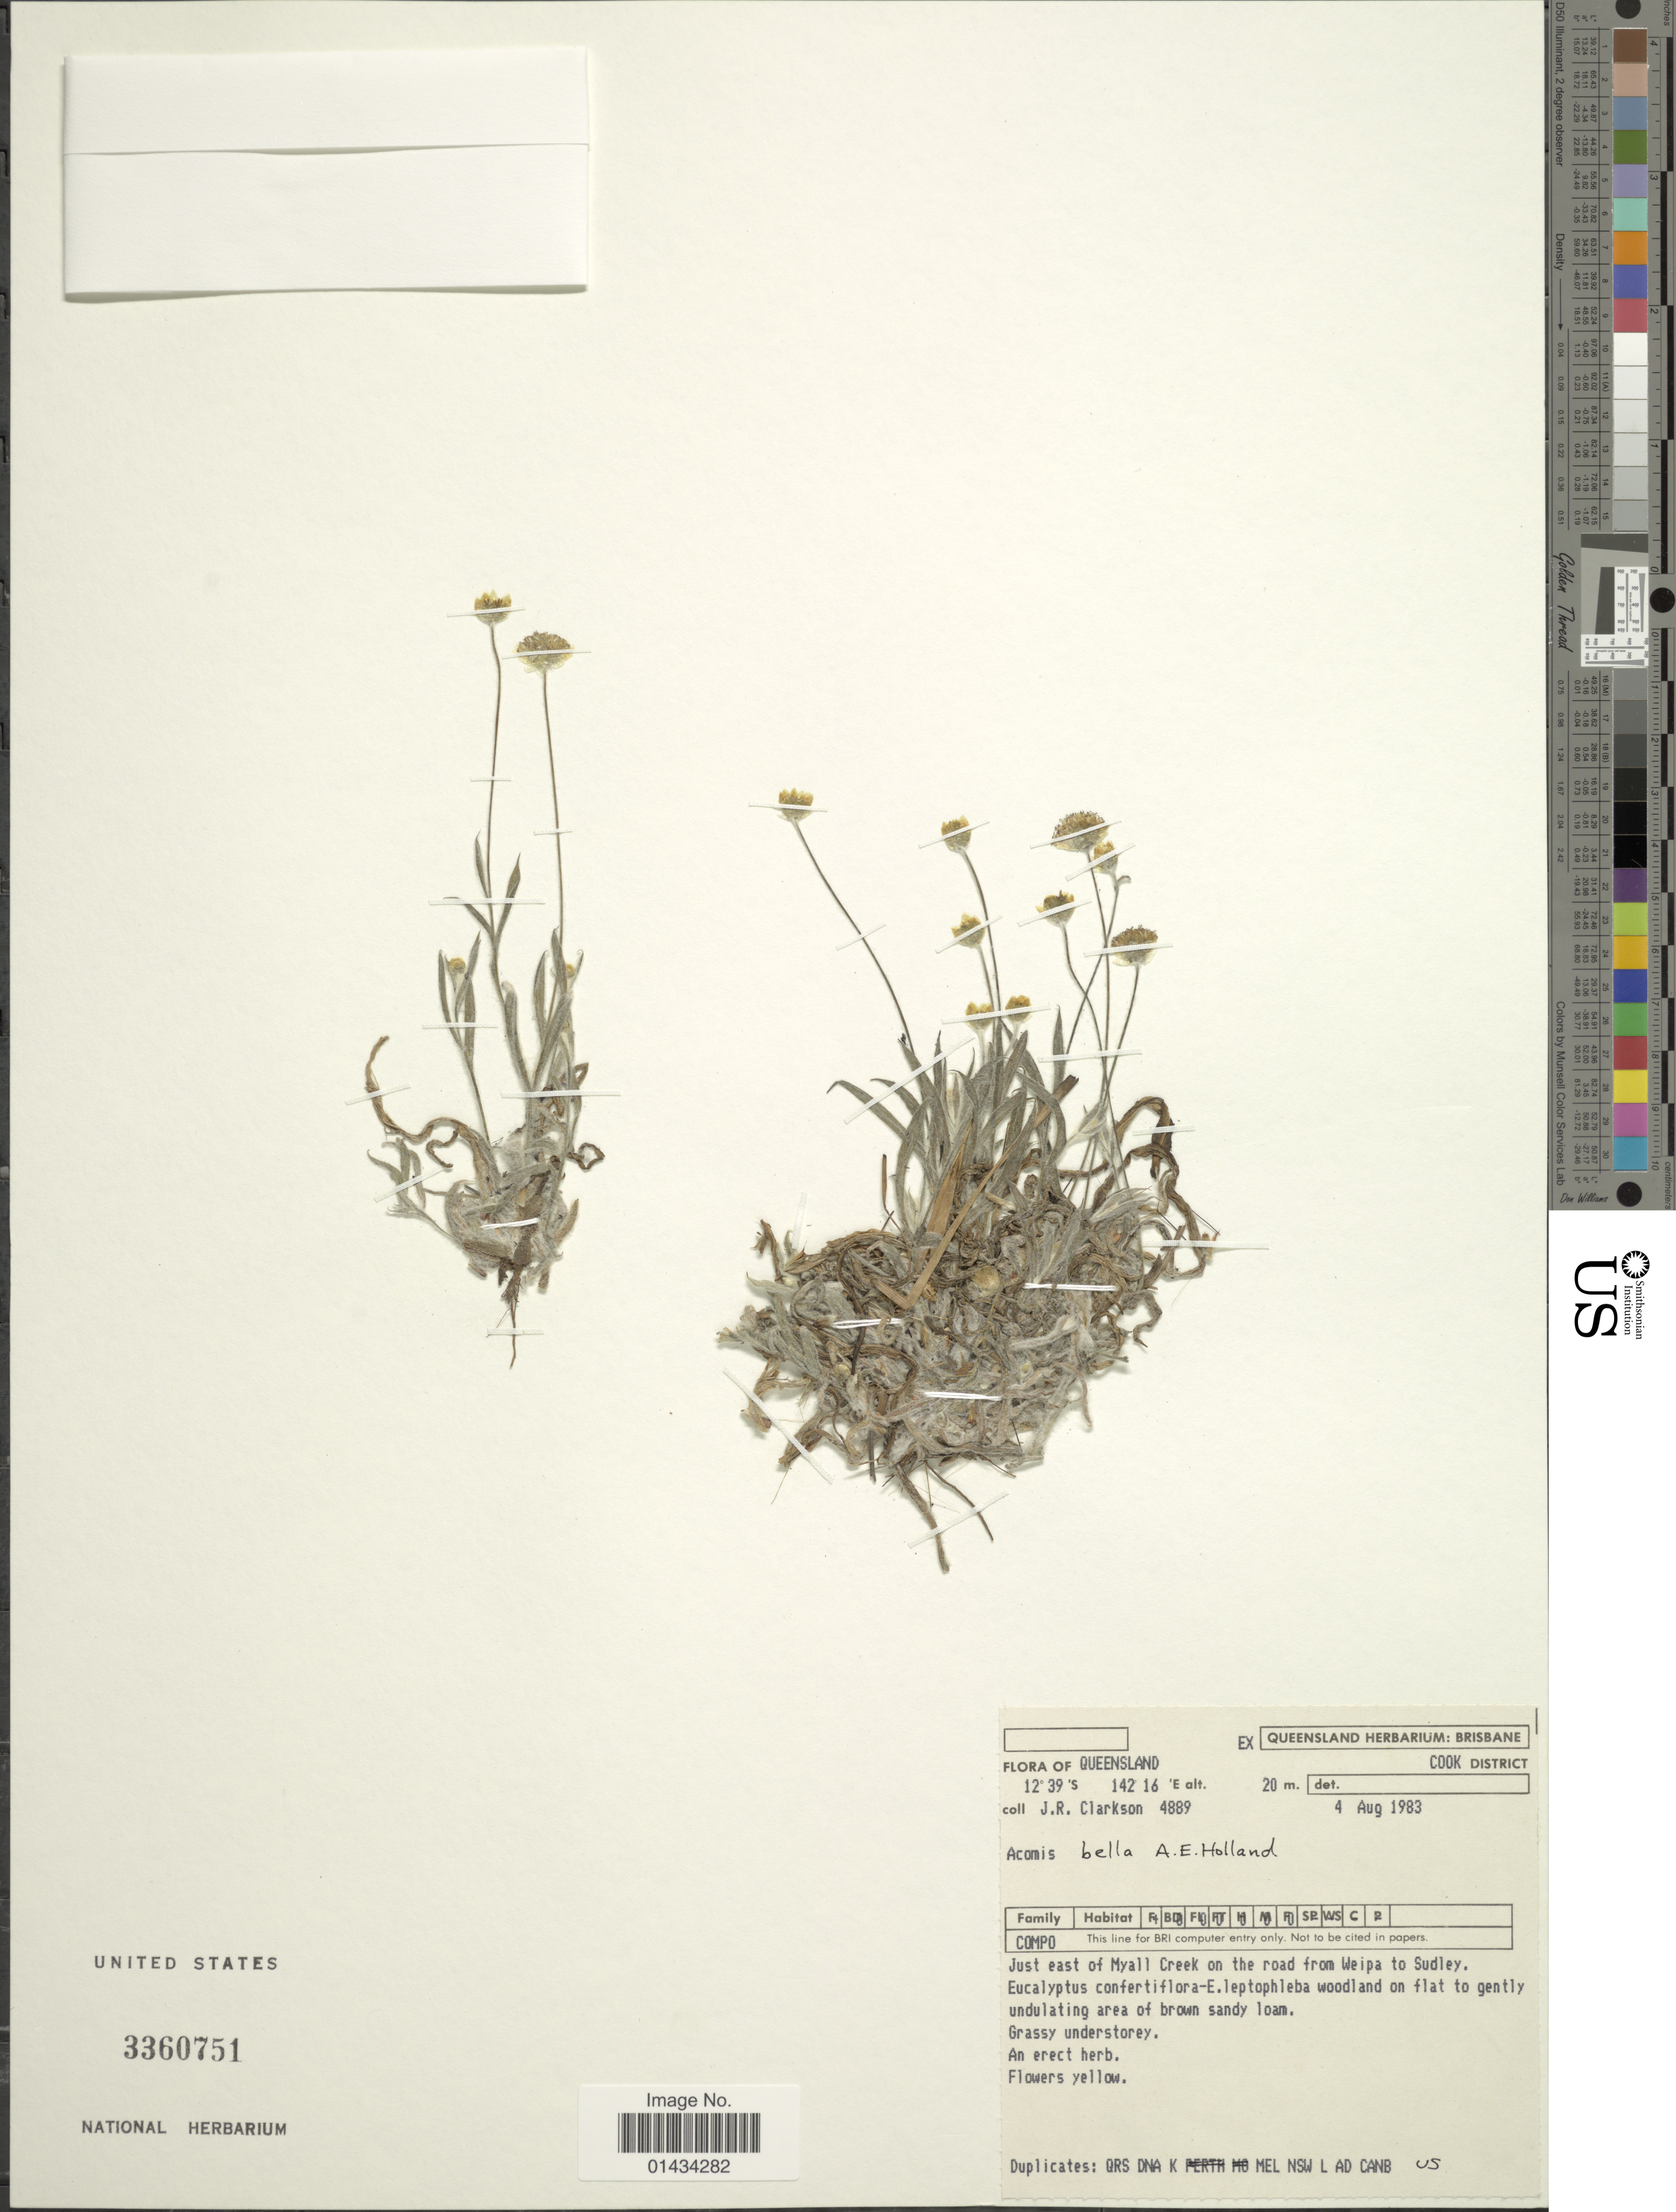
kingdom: Plantae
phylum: Tracheophyta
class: Magnoliopsida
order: Asterales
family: Asteraceae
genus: Acomis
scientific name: Acomis bella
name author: A.E. Holland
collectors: J. Clarkson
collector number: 4889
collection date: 1983-08-04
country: Australia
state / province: Queensland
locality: Just east of Myall Creek on the road from Weipa to Sudley, grassy understorey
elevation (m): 20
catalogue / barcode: US 3360751